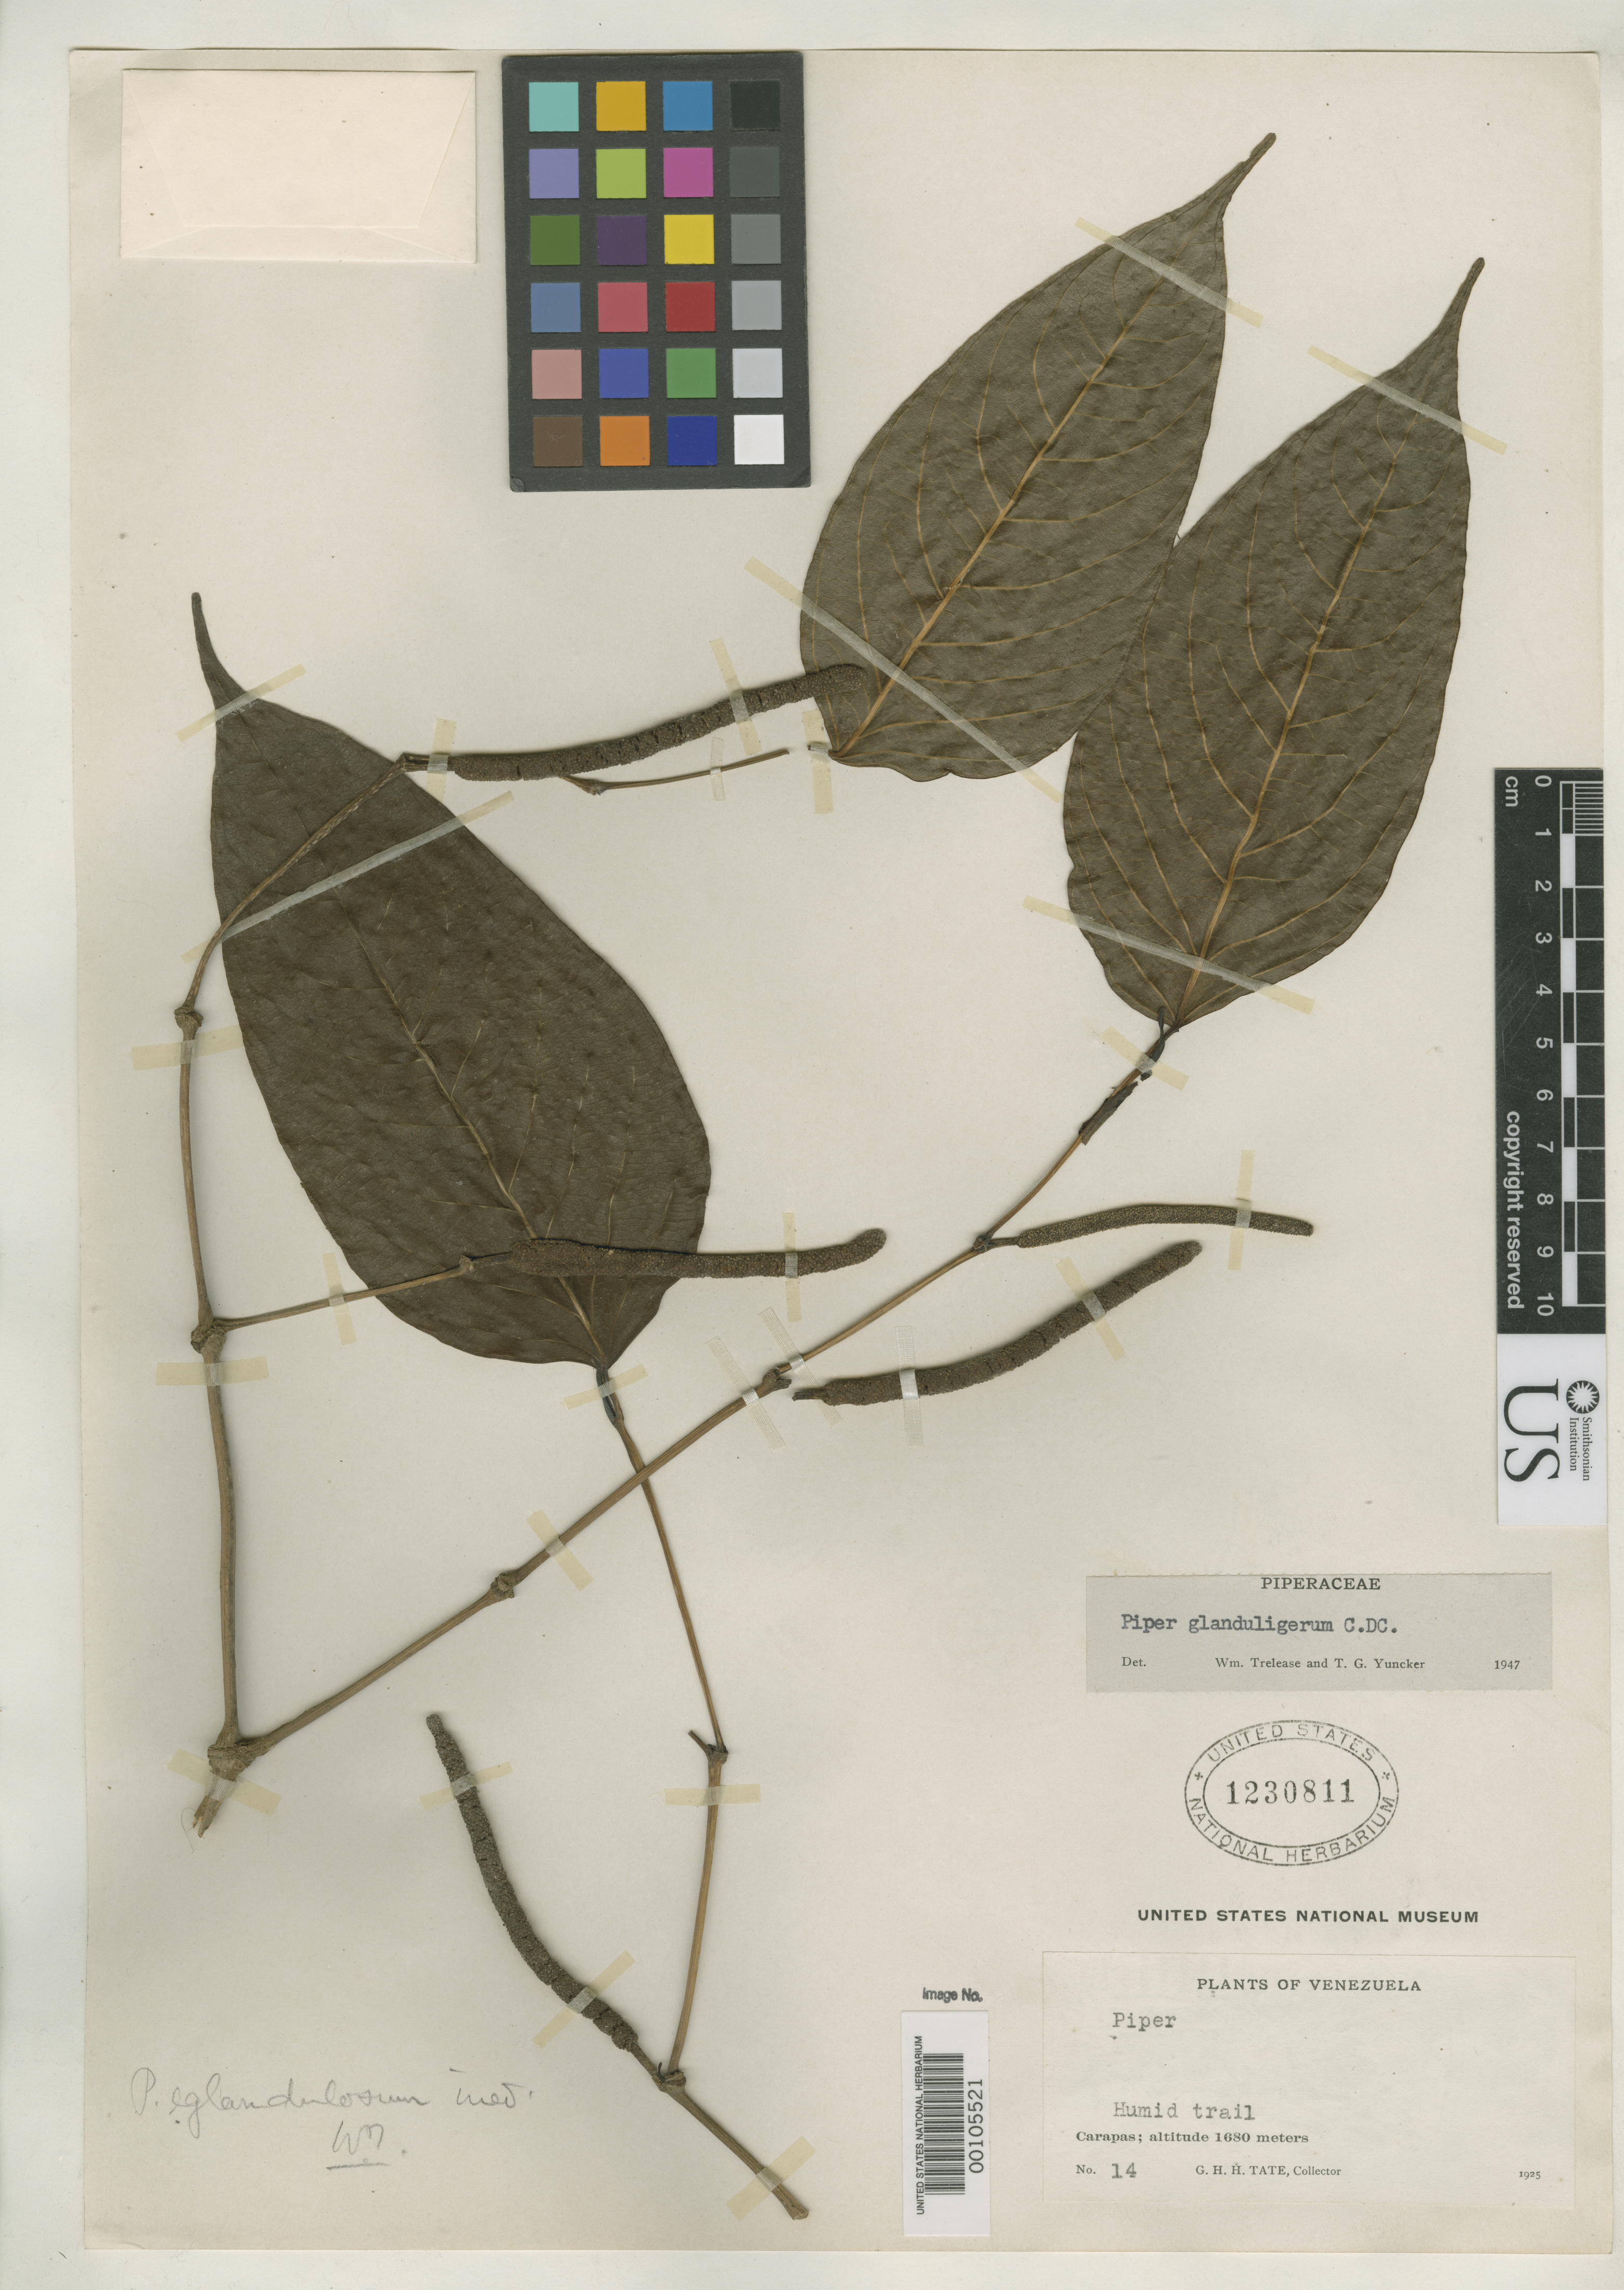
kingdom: Plantae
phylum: Tracheophyta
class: Magnoliopsida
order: Piperales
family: Piperaceae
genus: Piper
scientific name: Piper eglandulosum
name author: Trel.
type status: Holotype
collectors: G. H. H.Tate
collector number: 14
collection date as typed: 1925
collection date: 1925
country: Venezuela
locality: Caropas.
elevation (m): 1680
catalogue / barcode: US 1230811